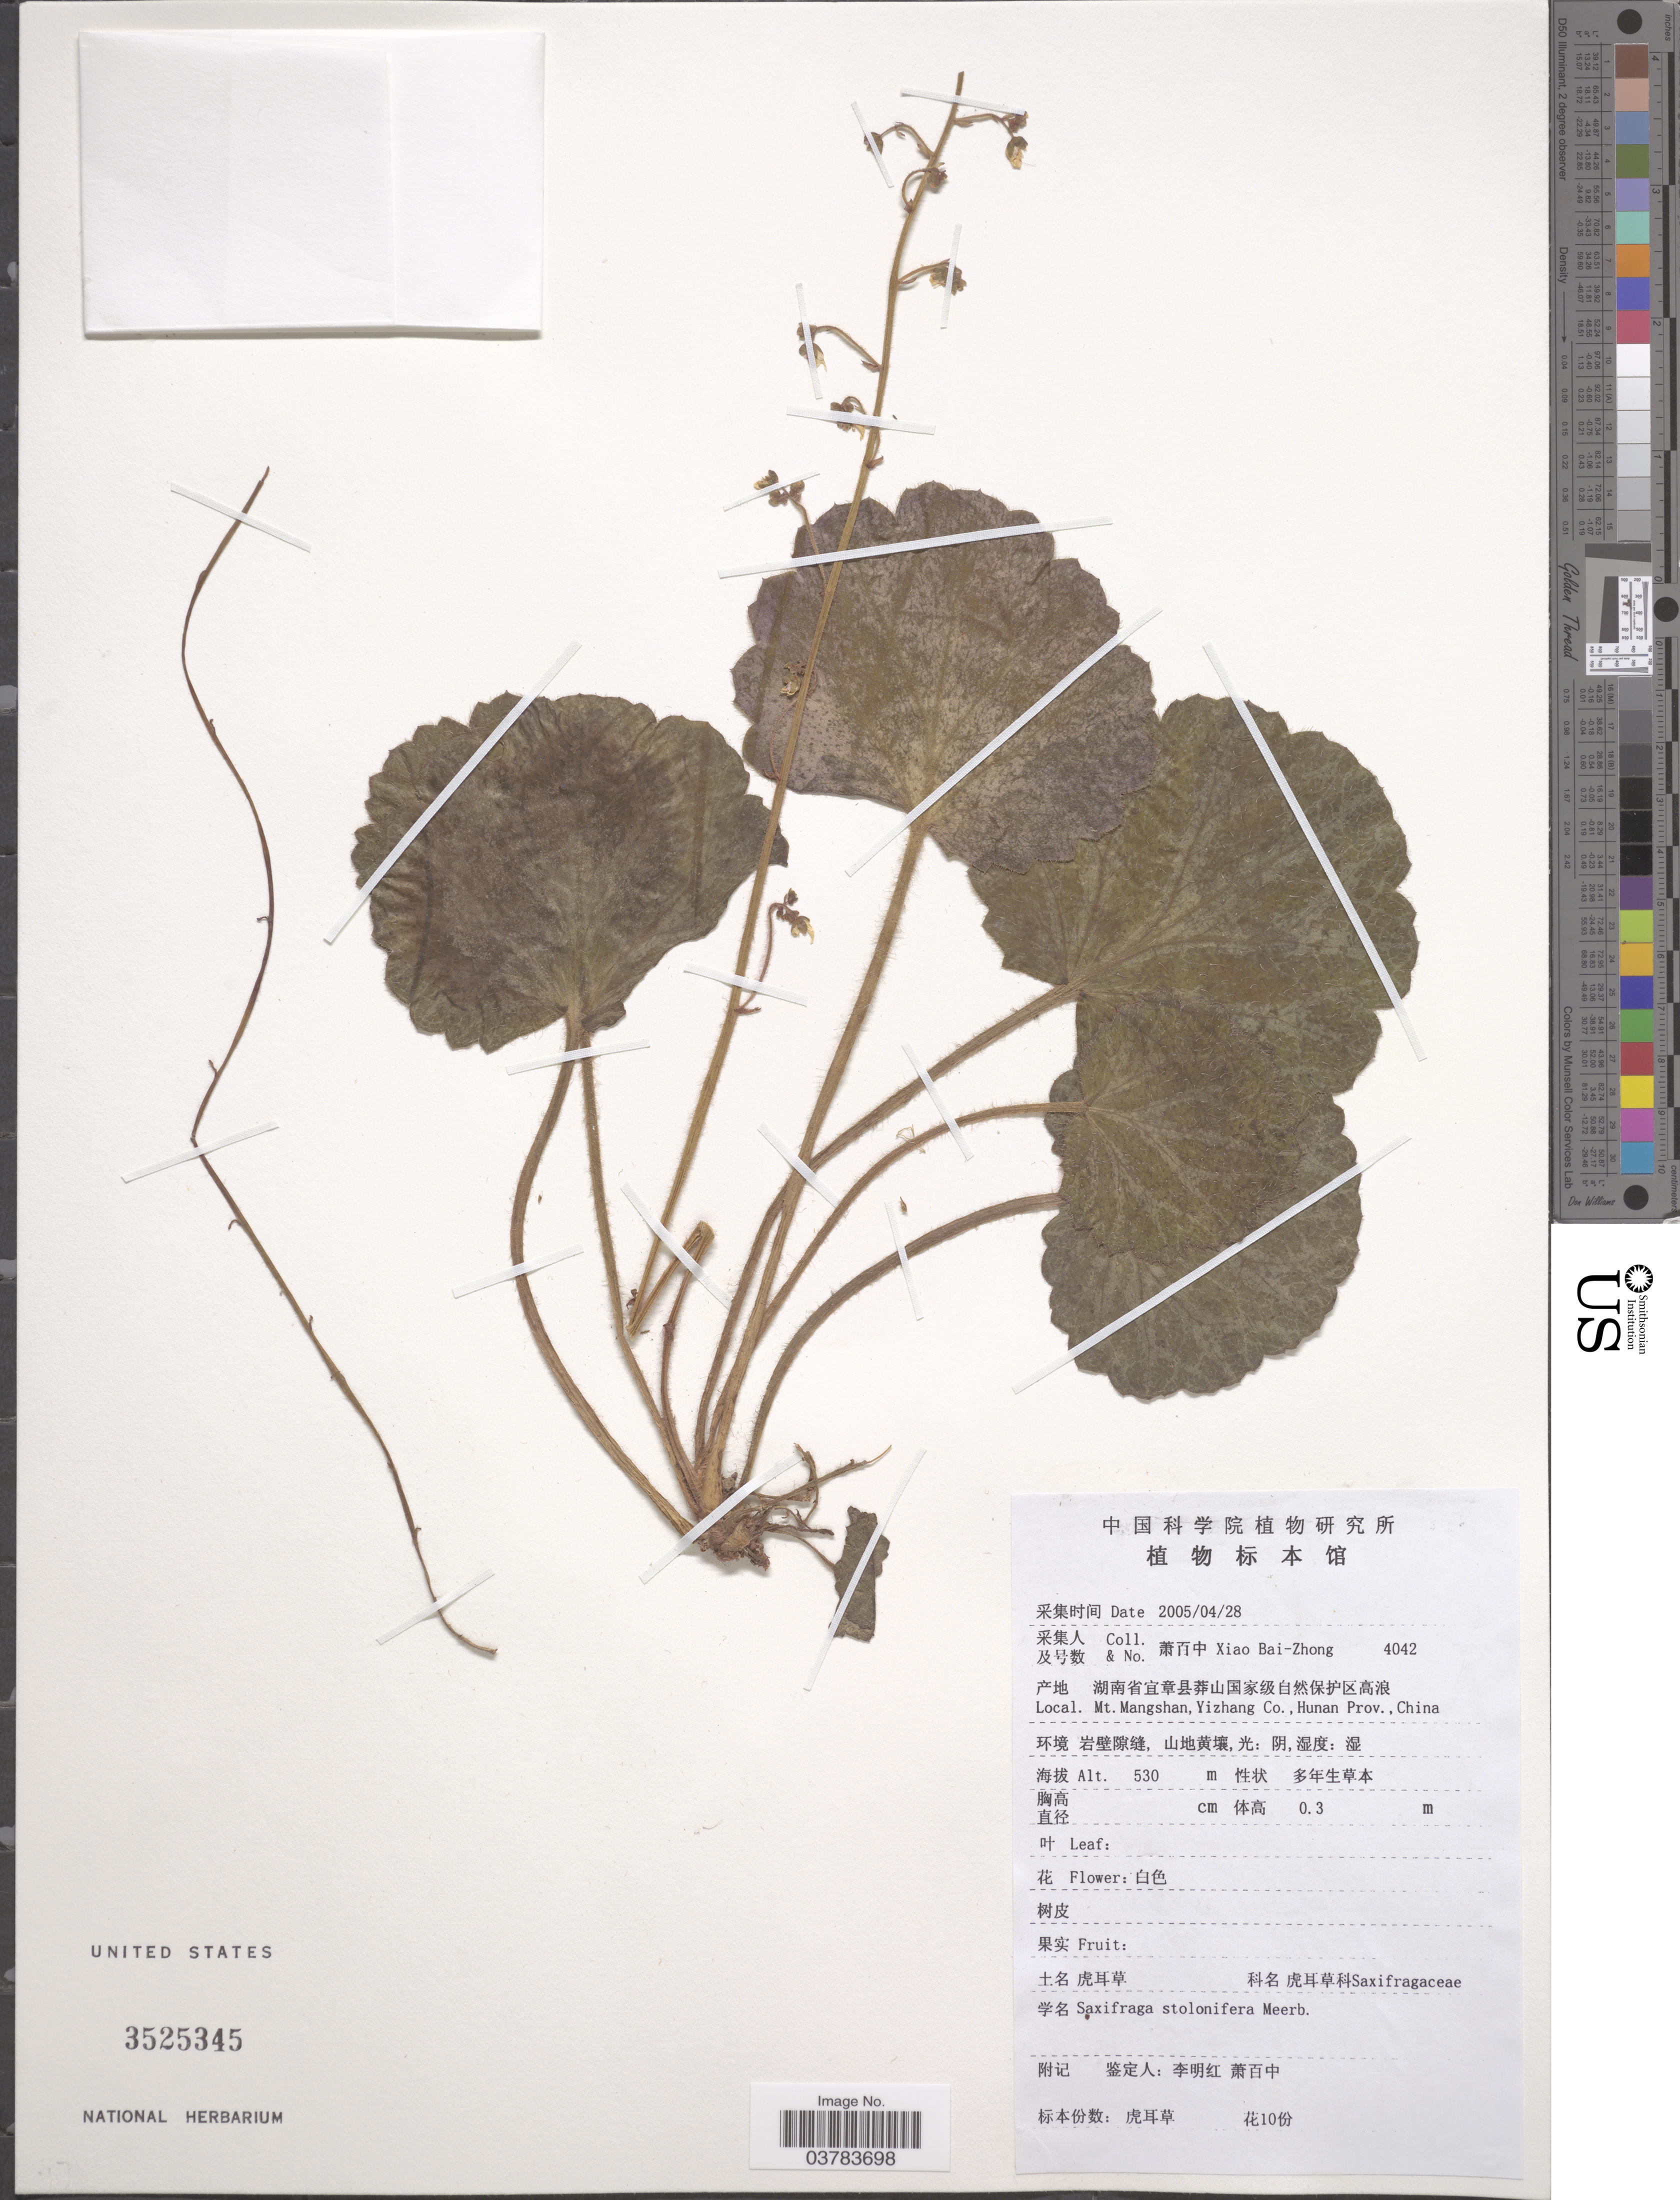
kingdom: Plantae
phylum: Tracheophyta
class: Magnoliopsida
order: Saxifragales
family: Saxifragaceae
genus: Saxifraga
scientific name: Saxifraga stolonifera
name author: Curtis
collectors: B. Z. Xiao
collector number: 4042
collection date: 2005-04-28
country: China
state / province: Hunan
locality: X. Mt. Mangshan, Yizhang Co.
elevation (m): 530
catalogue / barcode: US 3525345